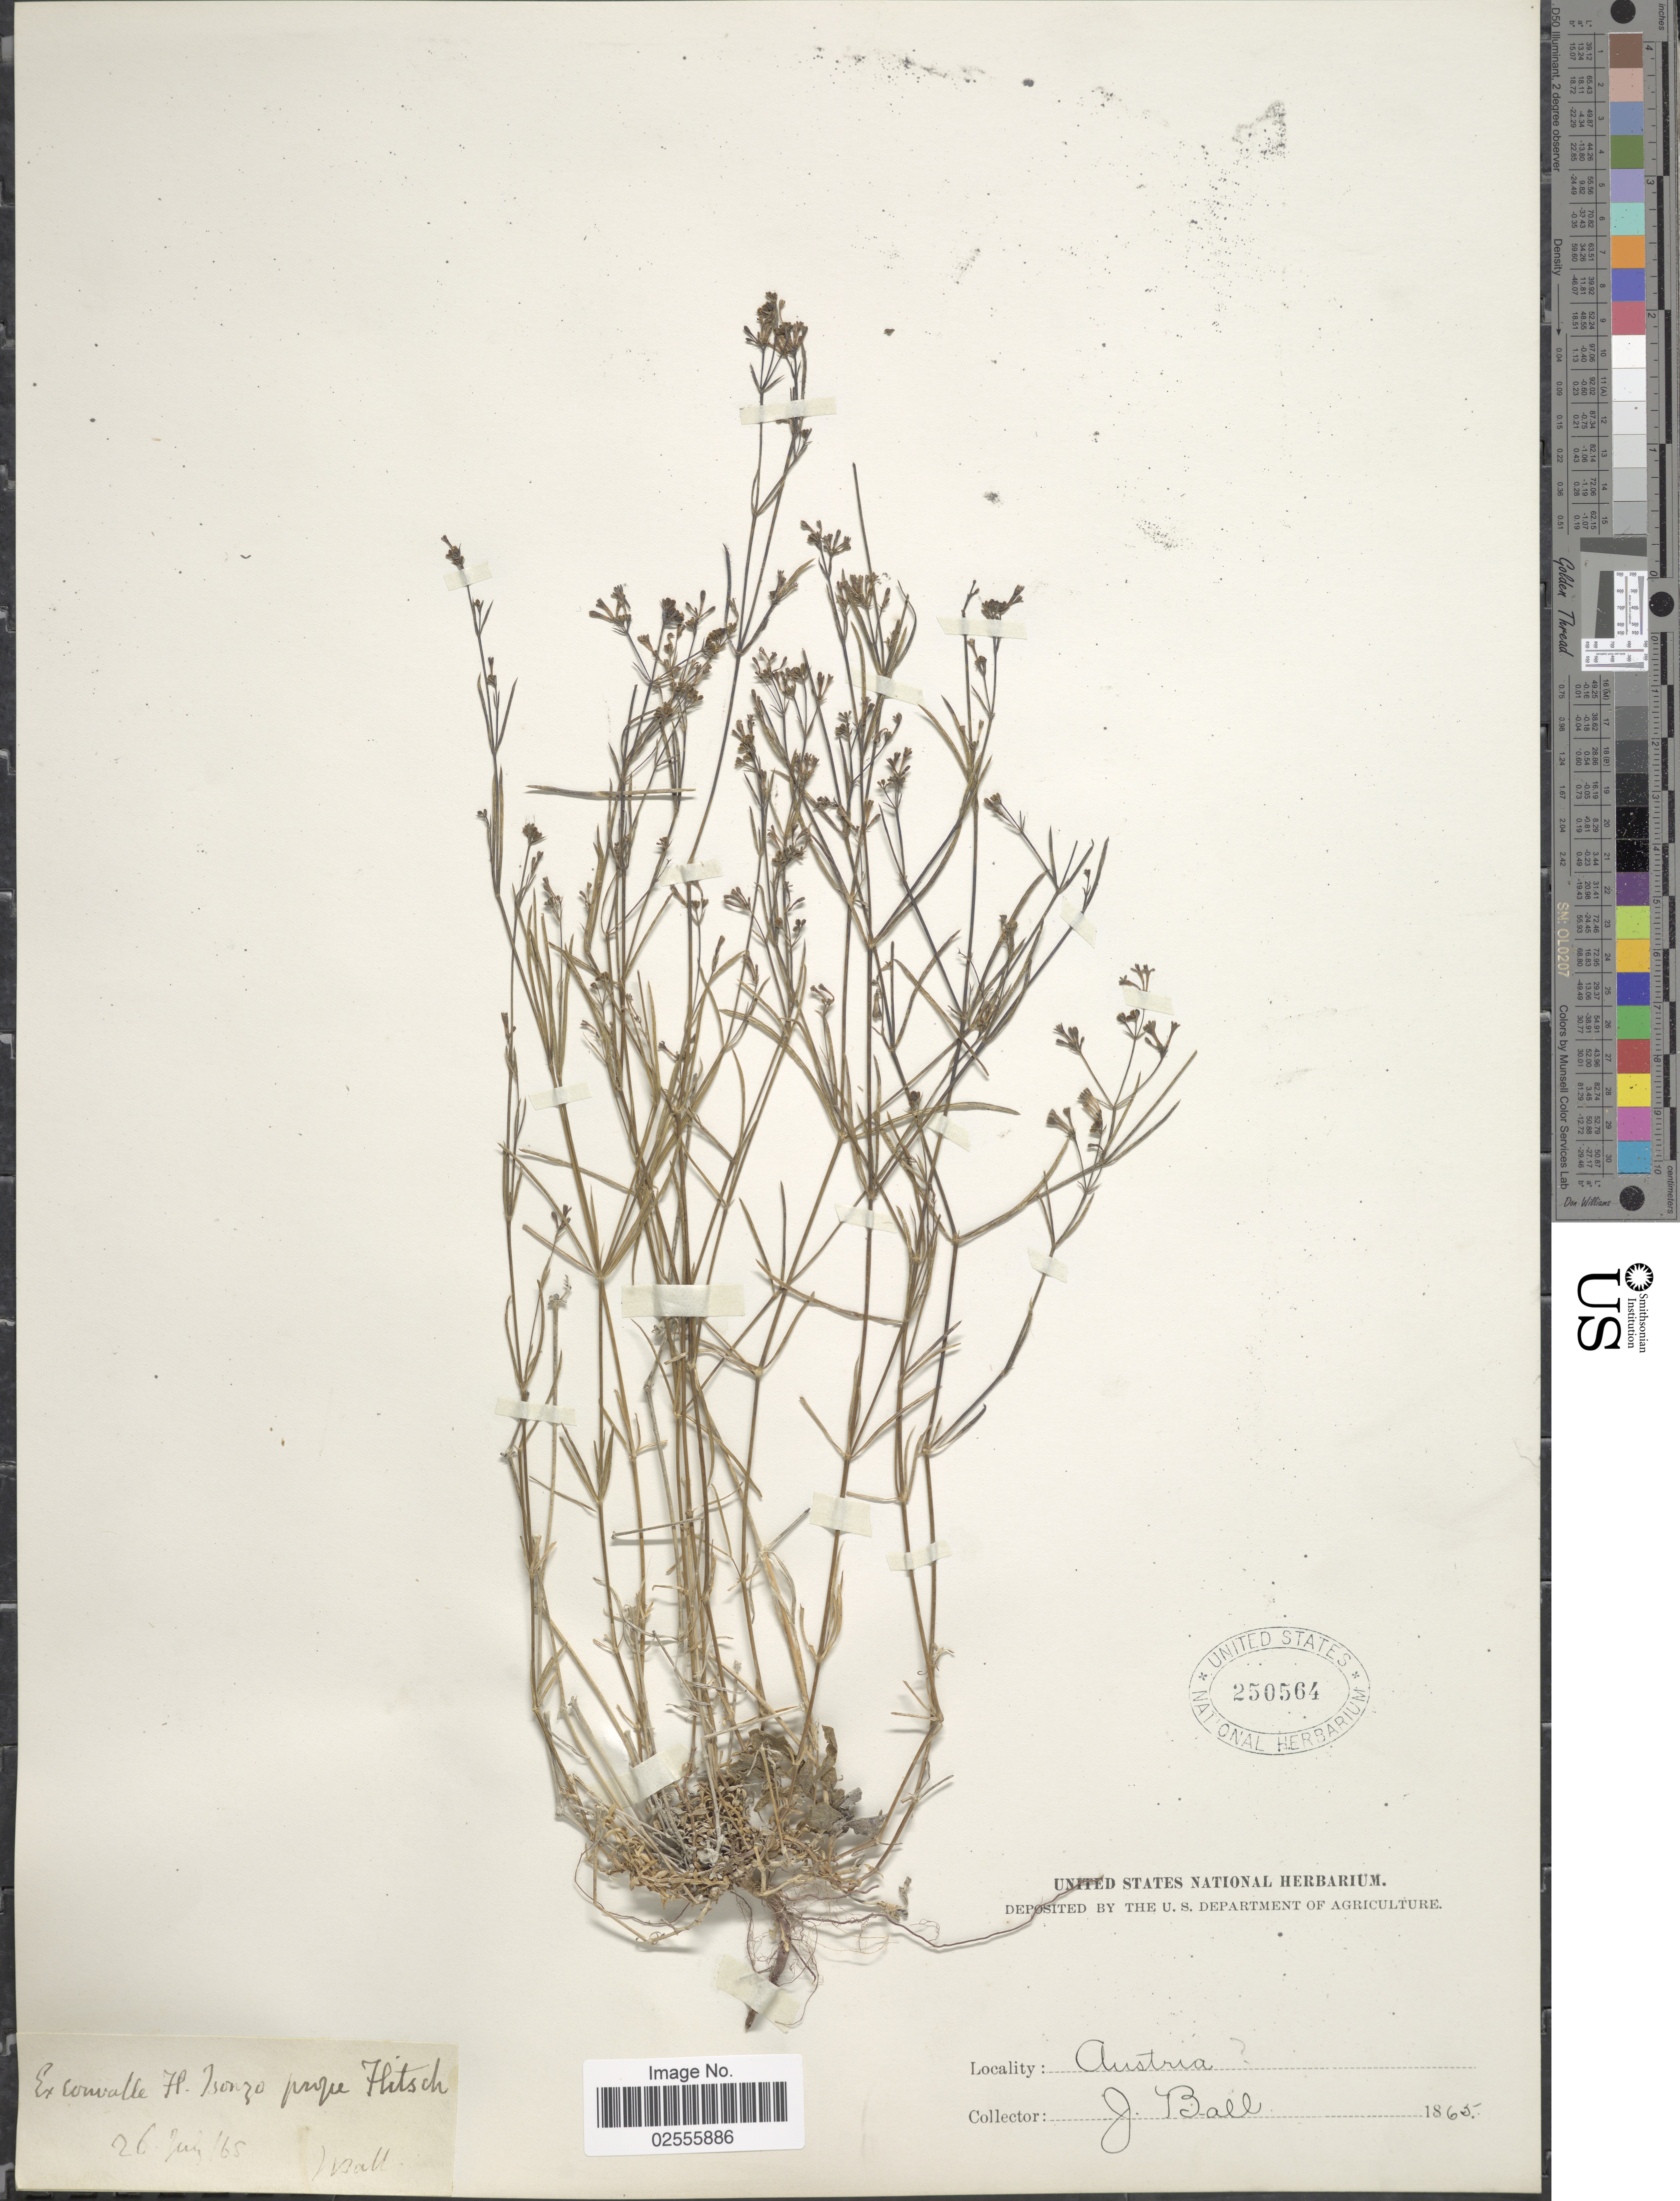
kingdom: Plantae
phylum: Tracheophyta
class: Magnoliopsida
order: Gentianales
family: Rubiaceae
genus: Asperula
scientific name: Asperula sp.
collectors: J. Ball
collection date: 1865-07-26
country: Austria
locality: Ex convalle Fl. Isonzo prope Flitsch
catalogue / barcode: US 250564